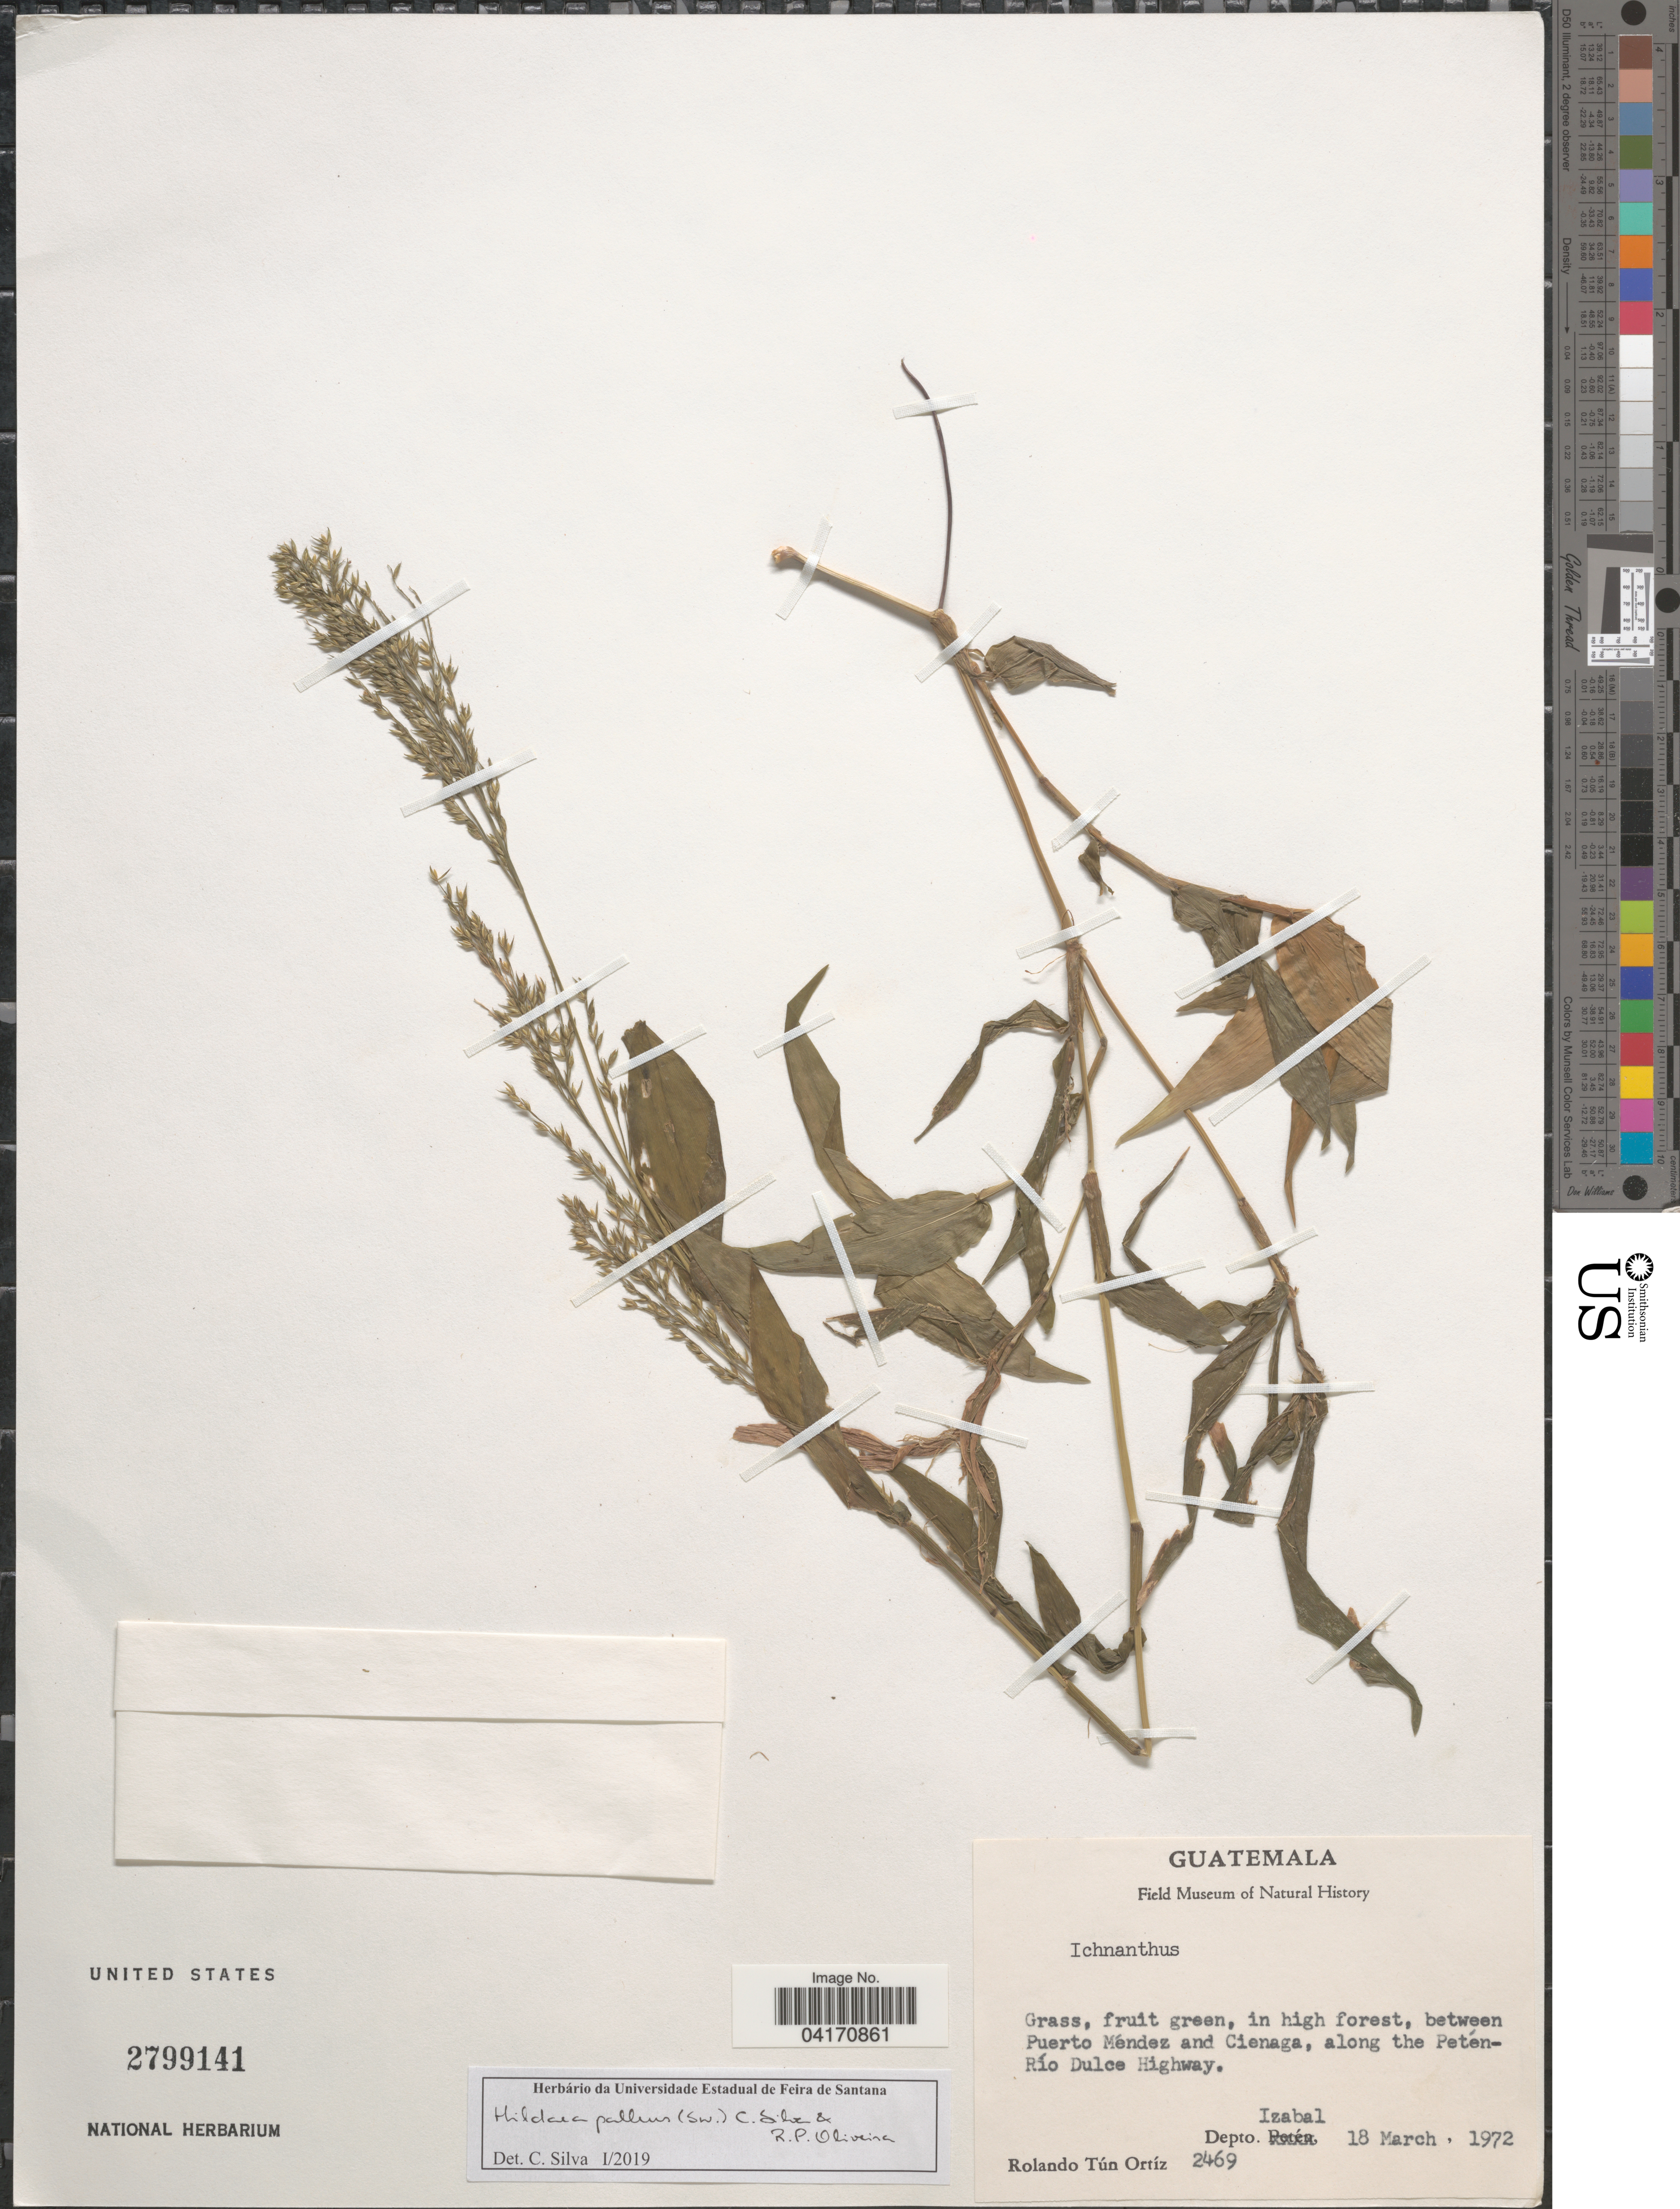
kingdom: Plantae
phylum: Tracheophyta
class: Liliopsida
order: Poales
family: Poaceae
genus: Hildaea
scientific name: Hildaea pallens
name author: (Sw.) C. Silva & R.P. Oliveira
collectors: R. Tún Ortíz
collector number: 2469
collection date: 1972-03-18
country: Guatemala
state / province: Izabal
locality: Between Puerto Méndez and Cienaga, along the Petén-Río Dulce Highway. Depto. Izabal.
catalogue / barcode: US 2799141